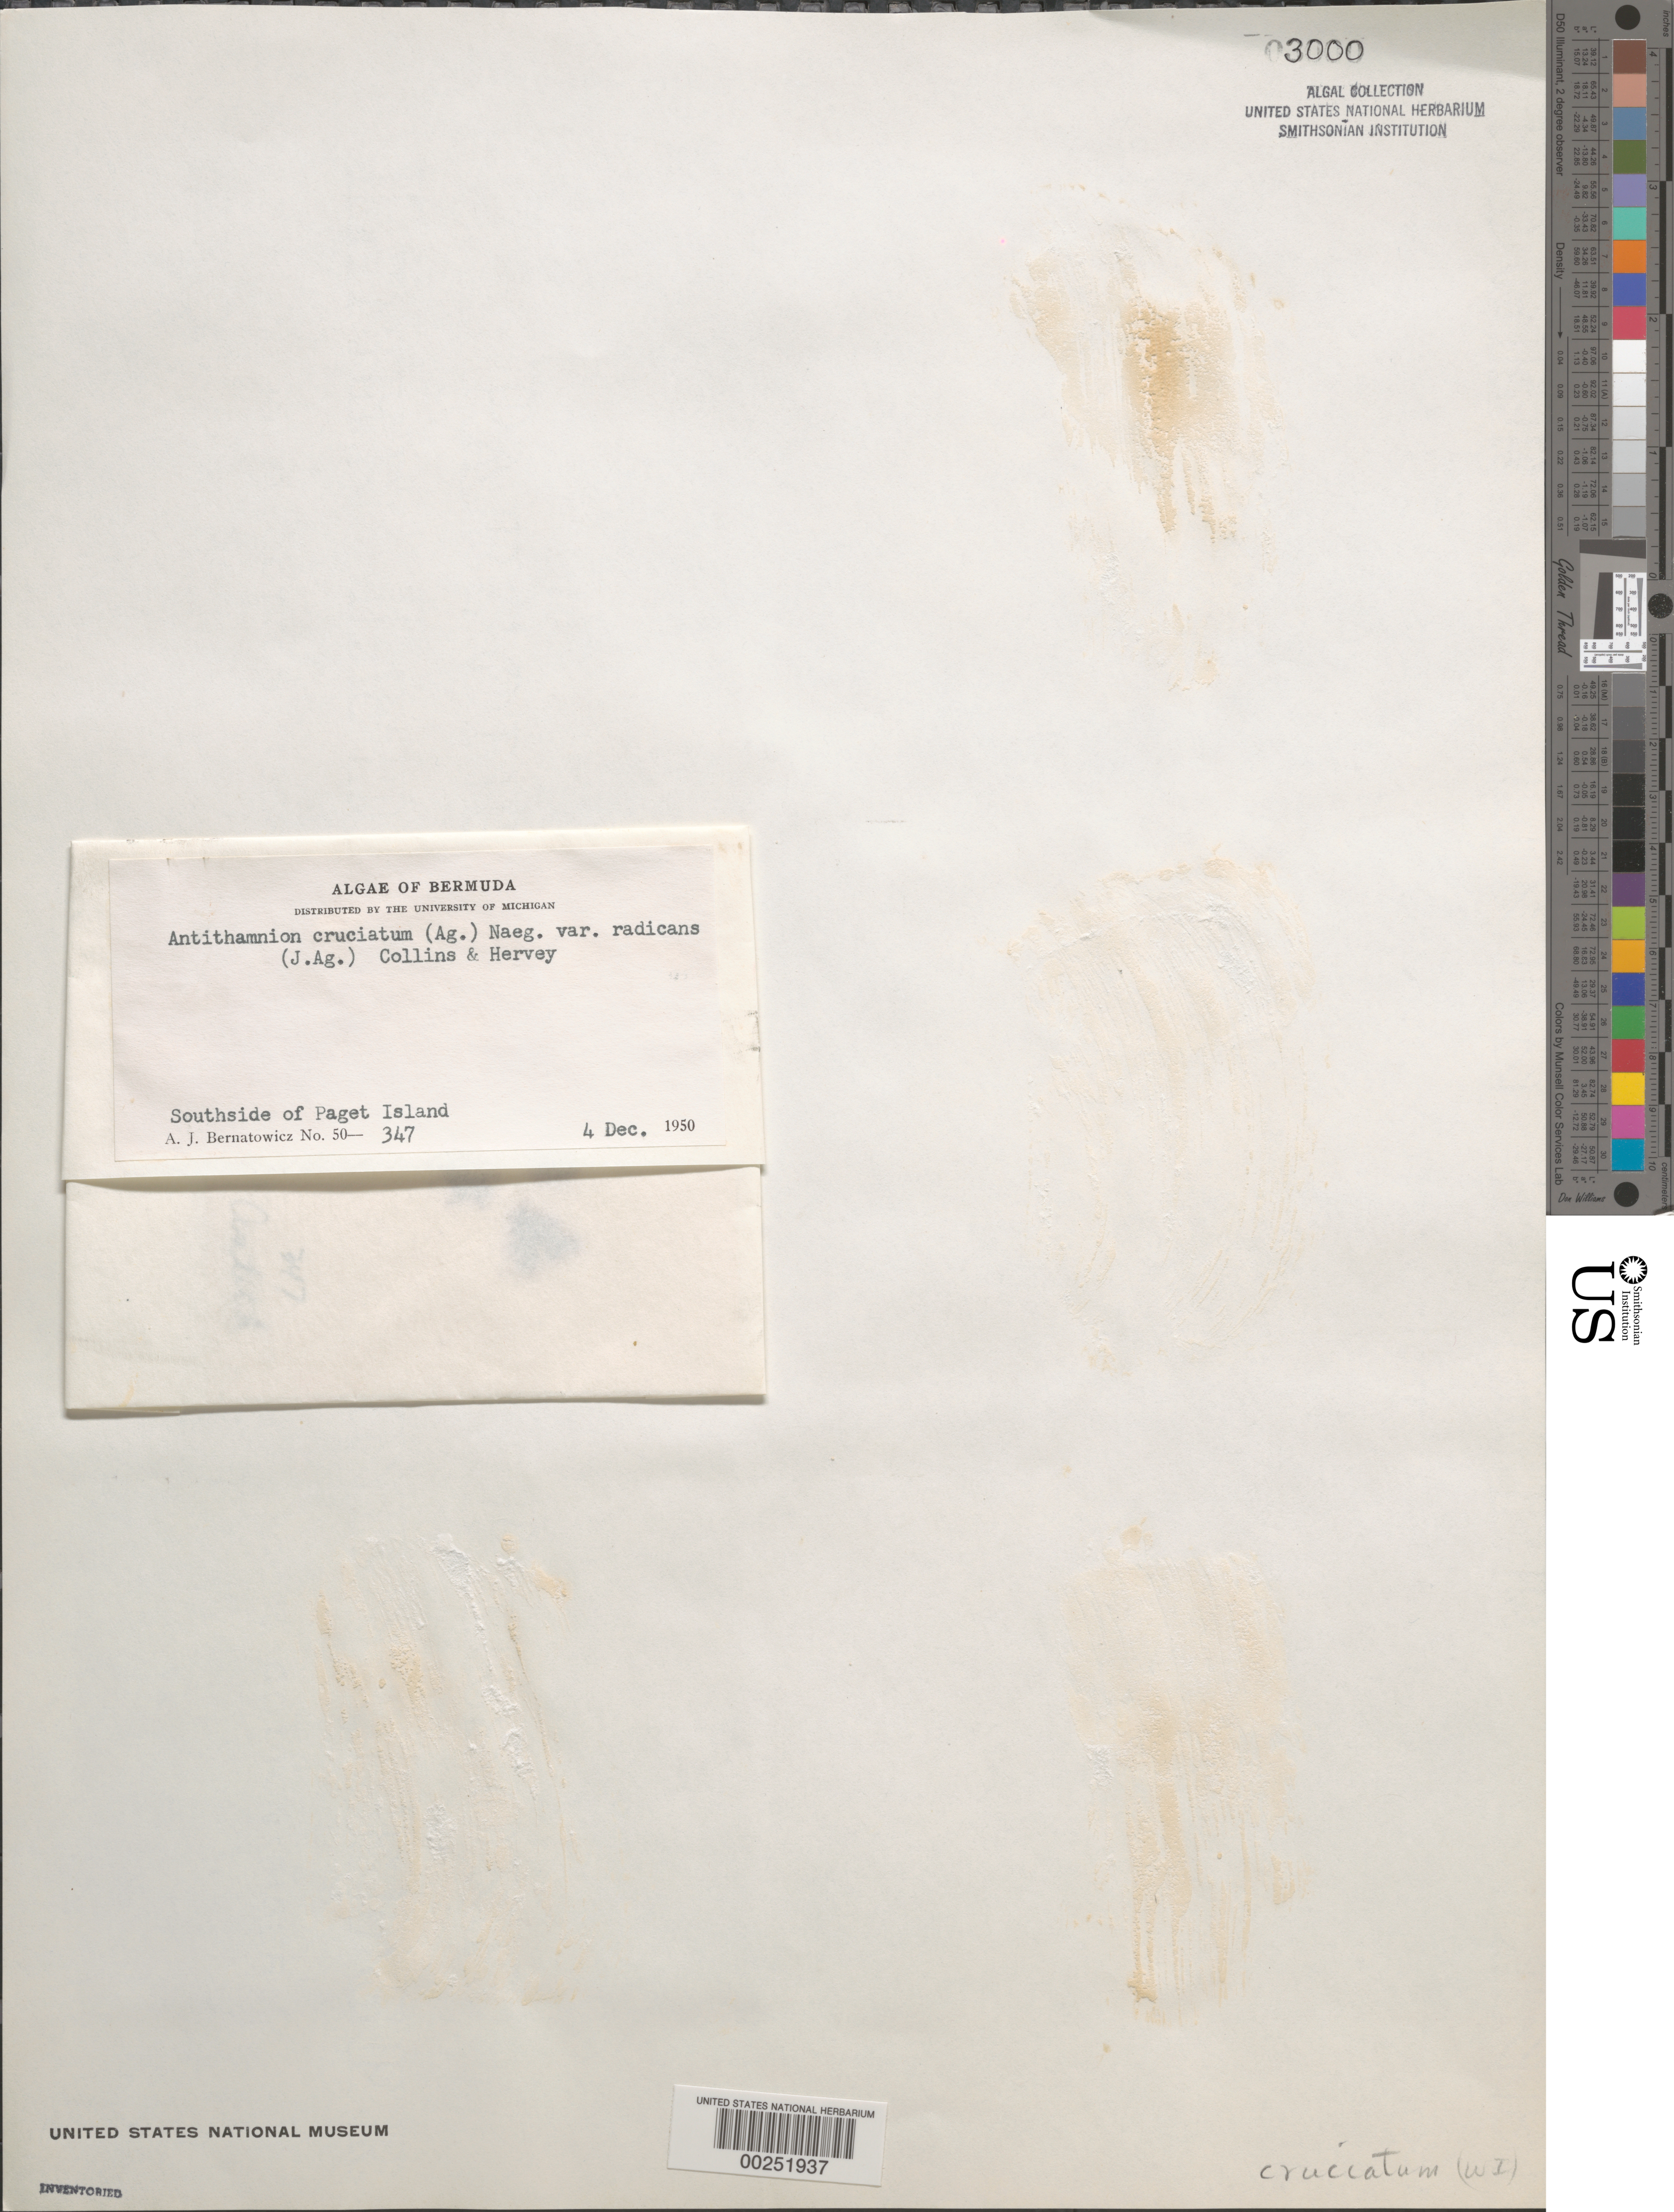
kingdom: Plantae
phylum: Rhodophyta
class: Florideophyceae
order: Ceramiales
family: Ceramiaceae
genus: Antithamnion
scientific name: Antithamnion cruciatum var. radicans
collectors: A. Bernatowicz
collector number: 50-347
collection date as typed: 04 Dec 1950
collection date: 1950-12-04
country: Bermuda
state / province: Saint George's (parish)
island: Paget Island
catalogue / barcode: US 3000